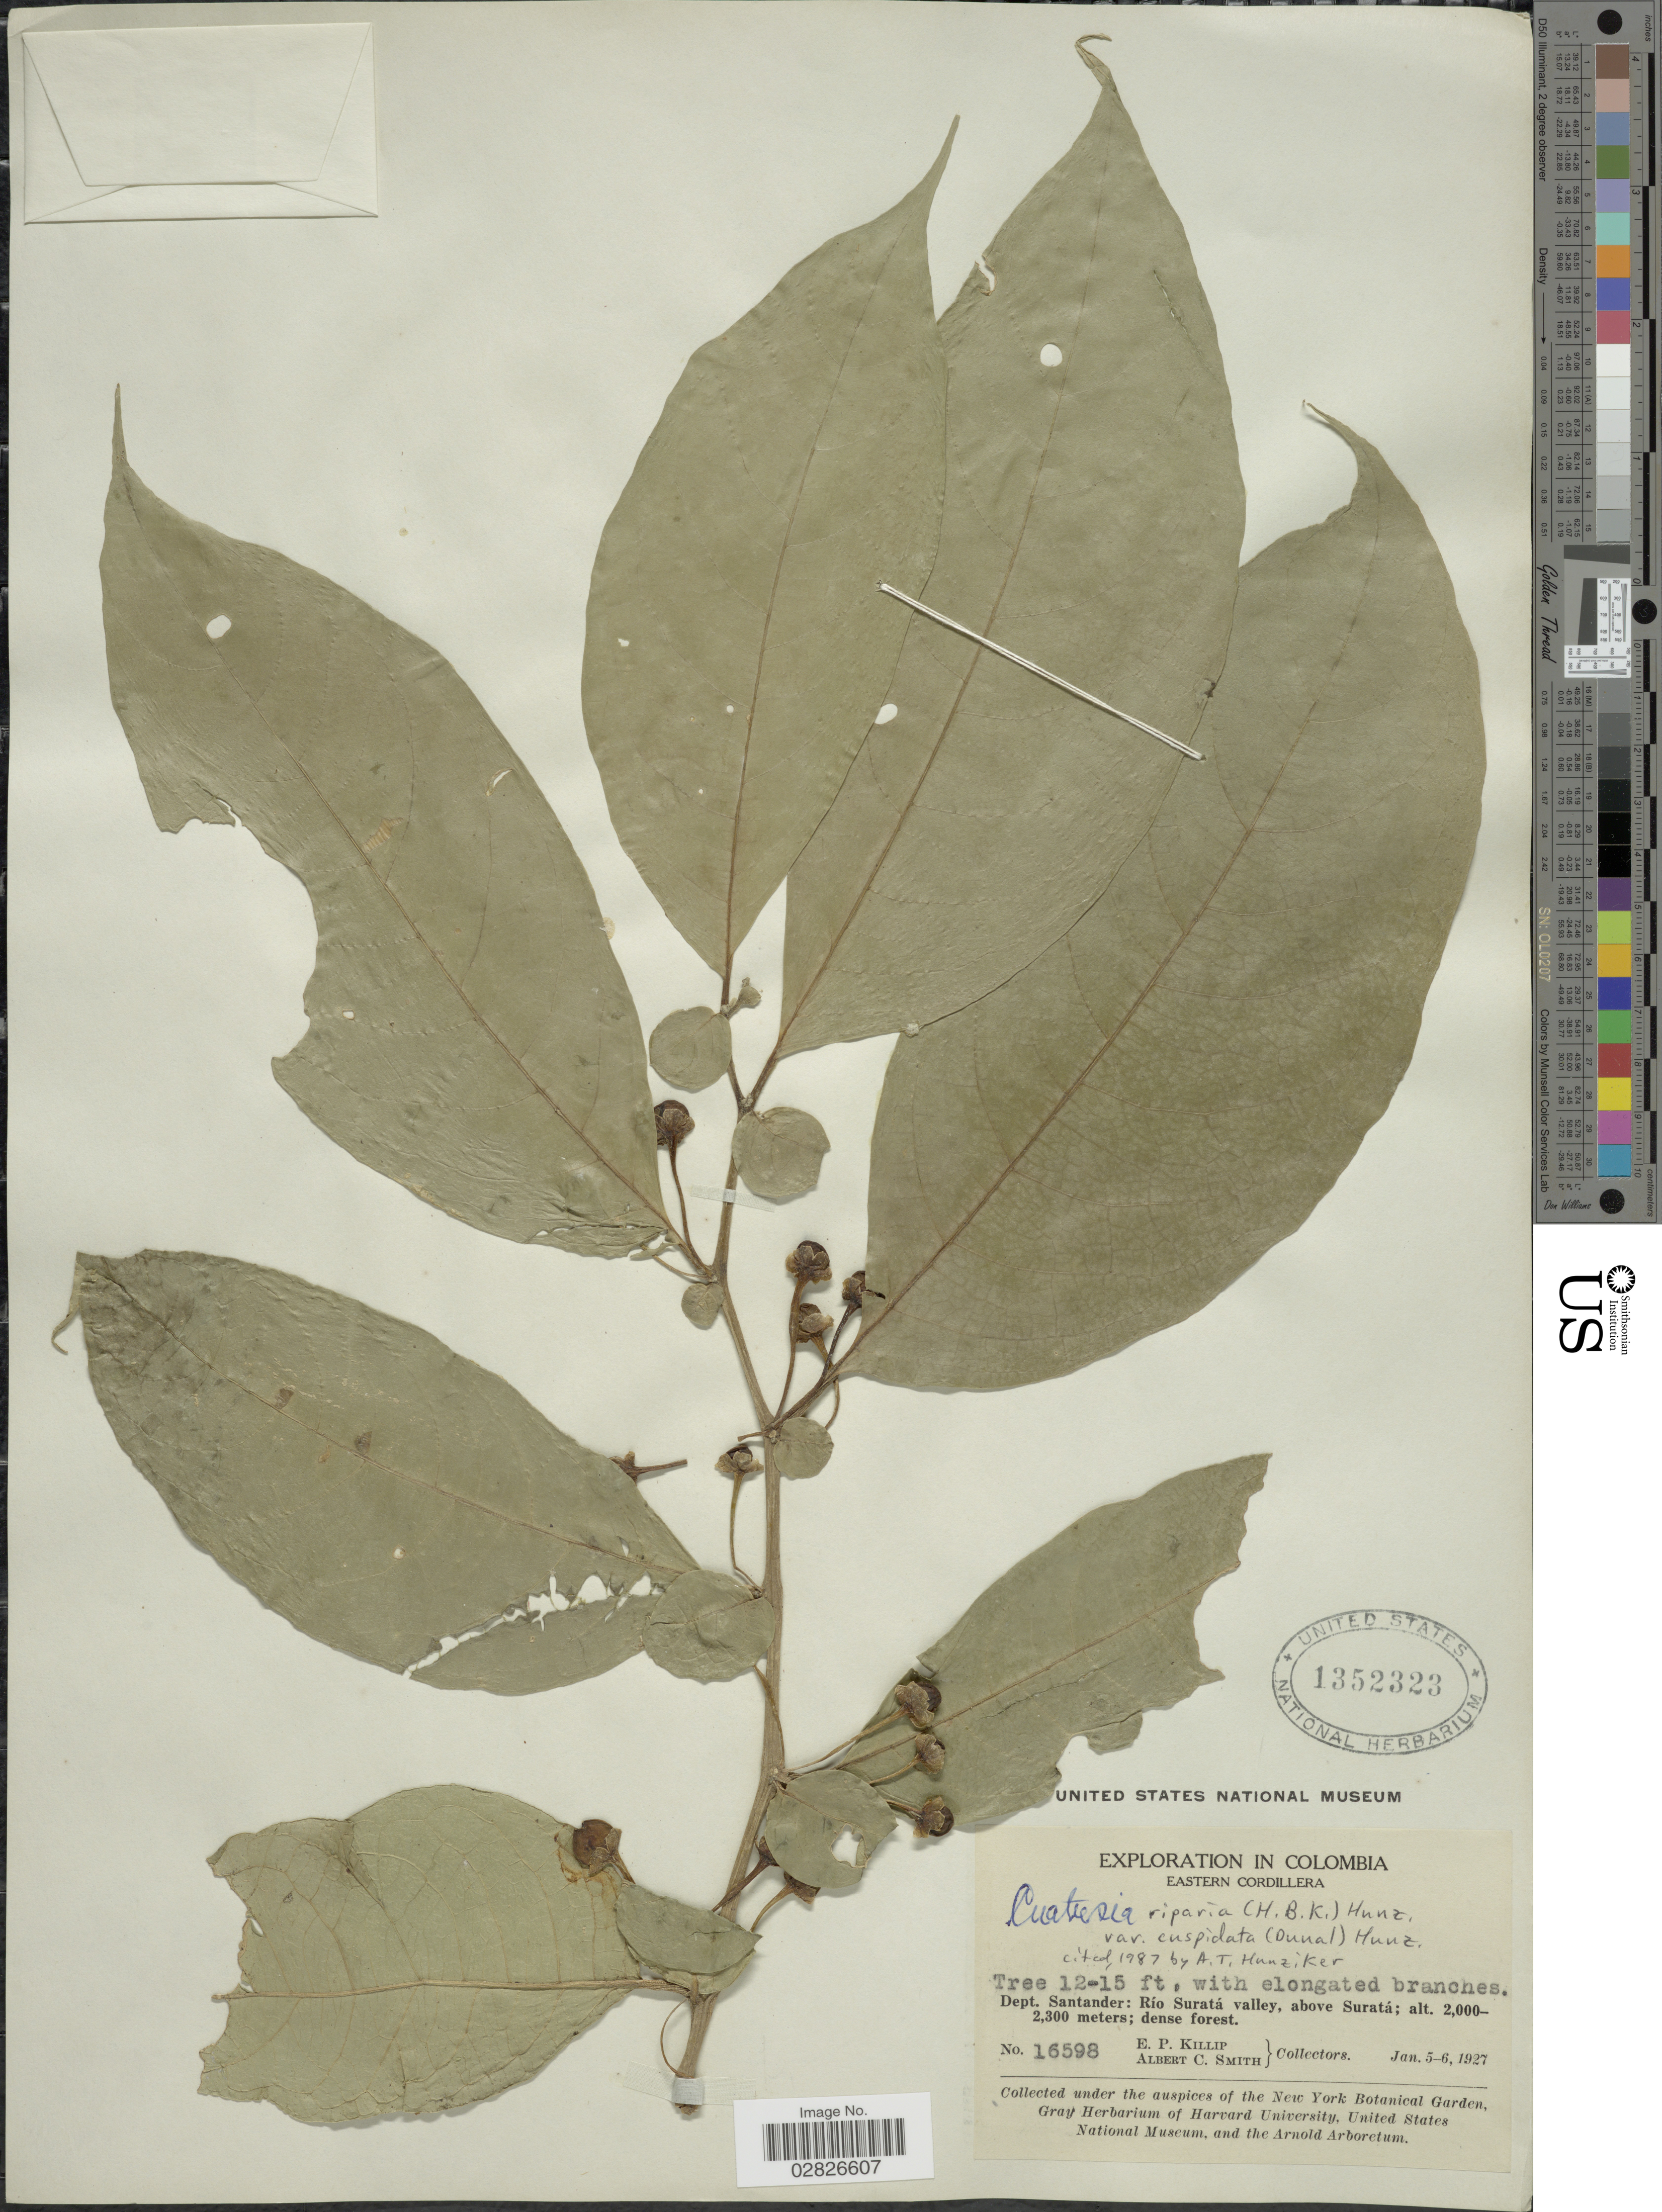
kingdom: Plantae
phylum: Tracheophyta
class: Magnoliopsida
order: Solanales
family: Solanaceae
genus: Cuatresia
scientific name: Cuatresia riparia var. cuspidata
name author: (Dunal) Hunz.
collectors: E. P. Killip & A. C. Smith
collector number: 16598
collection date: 1927-01-05/1927-01-06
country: Colombia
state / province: Santander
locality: Eastern Cordillera, Dept. Santander, Río Suratá valley, above Suratá.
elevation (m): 2000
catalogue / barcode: US 1352323